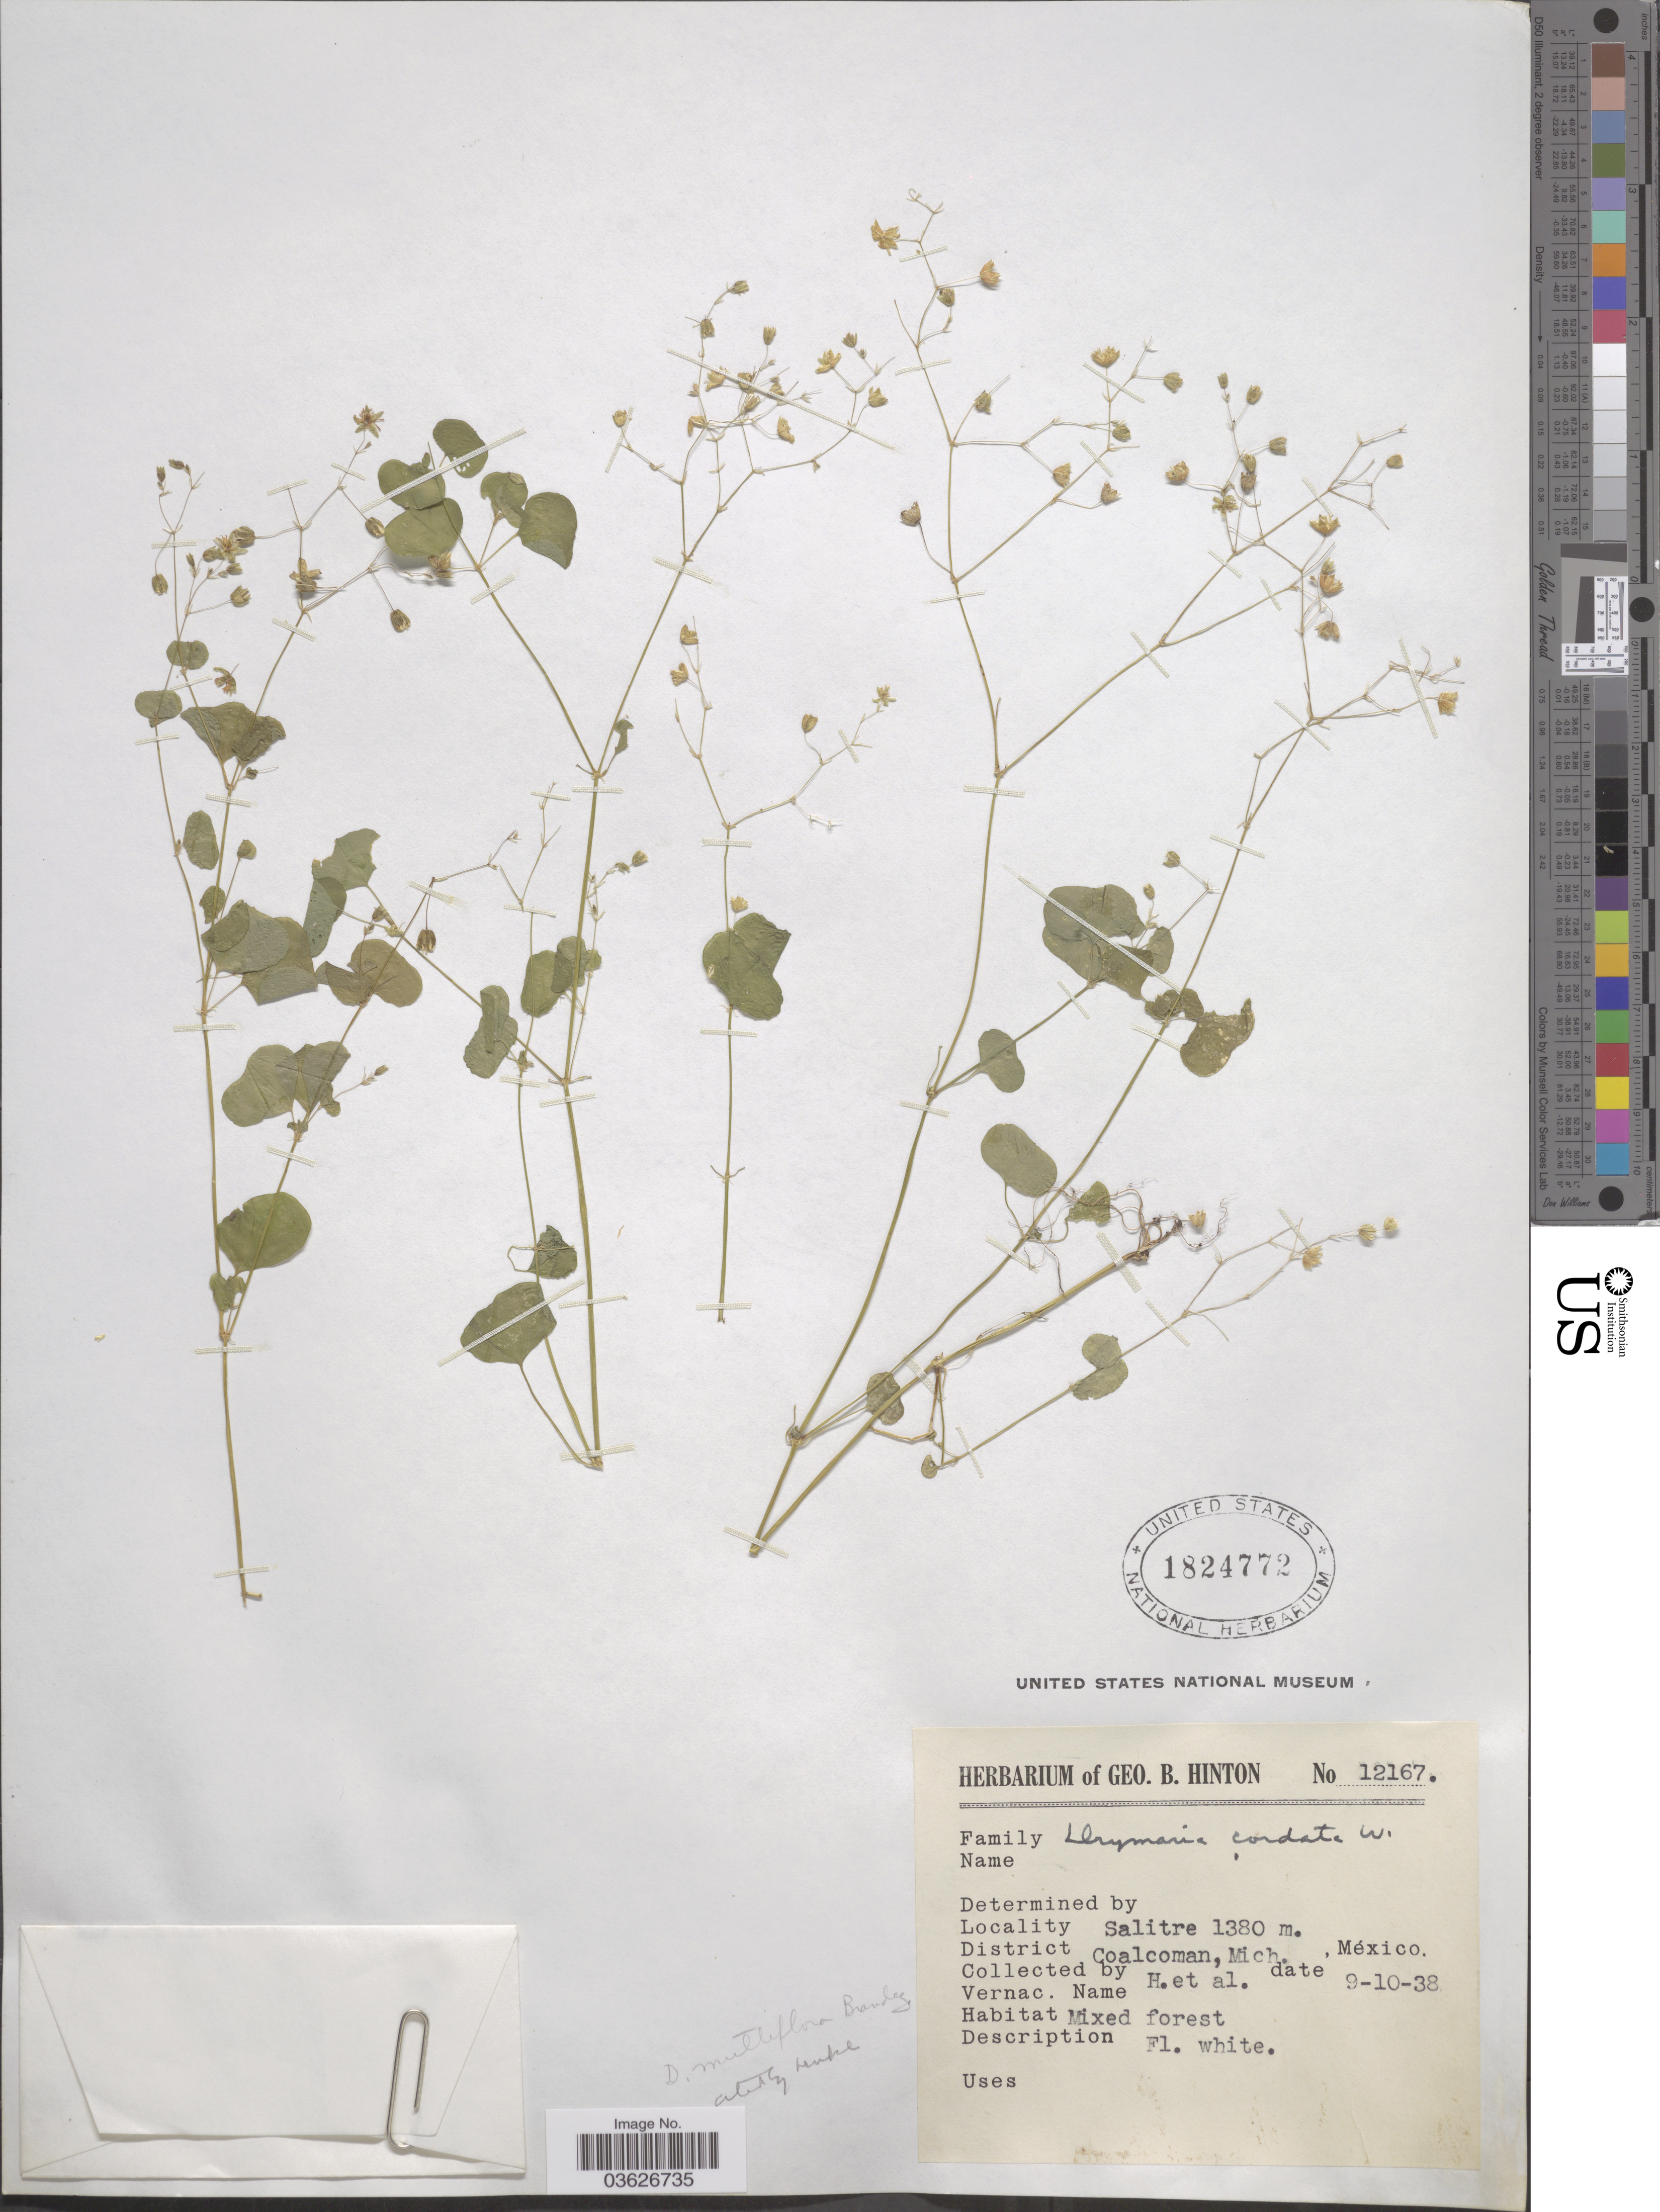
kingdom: Plantae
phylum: Tracheophyta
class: Magnoliopsida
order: Caryophyllales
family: Caryophyllaceae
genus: Drymaria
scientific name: Drymaria multiflora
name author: Brandegee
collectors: G. B. Hinton & et al.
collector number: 12167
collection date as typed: Transcribed d/m/y: 10/9/38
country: Mexico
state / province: Michoacán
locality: Salitre. District Coalcoman.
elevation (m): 1380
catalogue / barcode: US 1824772